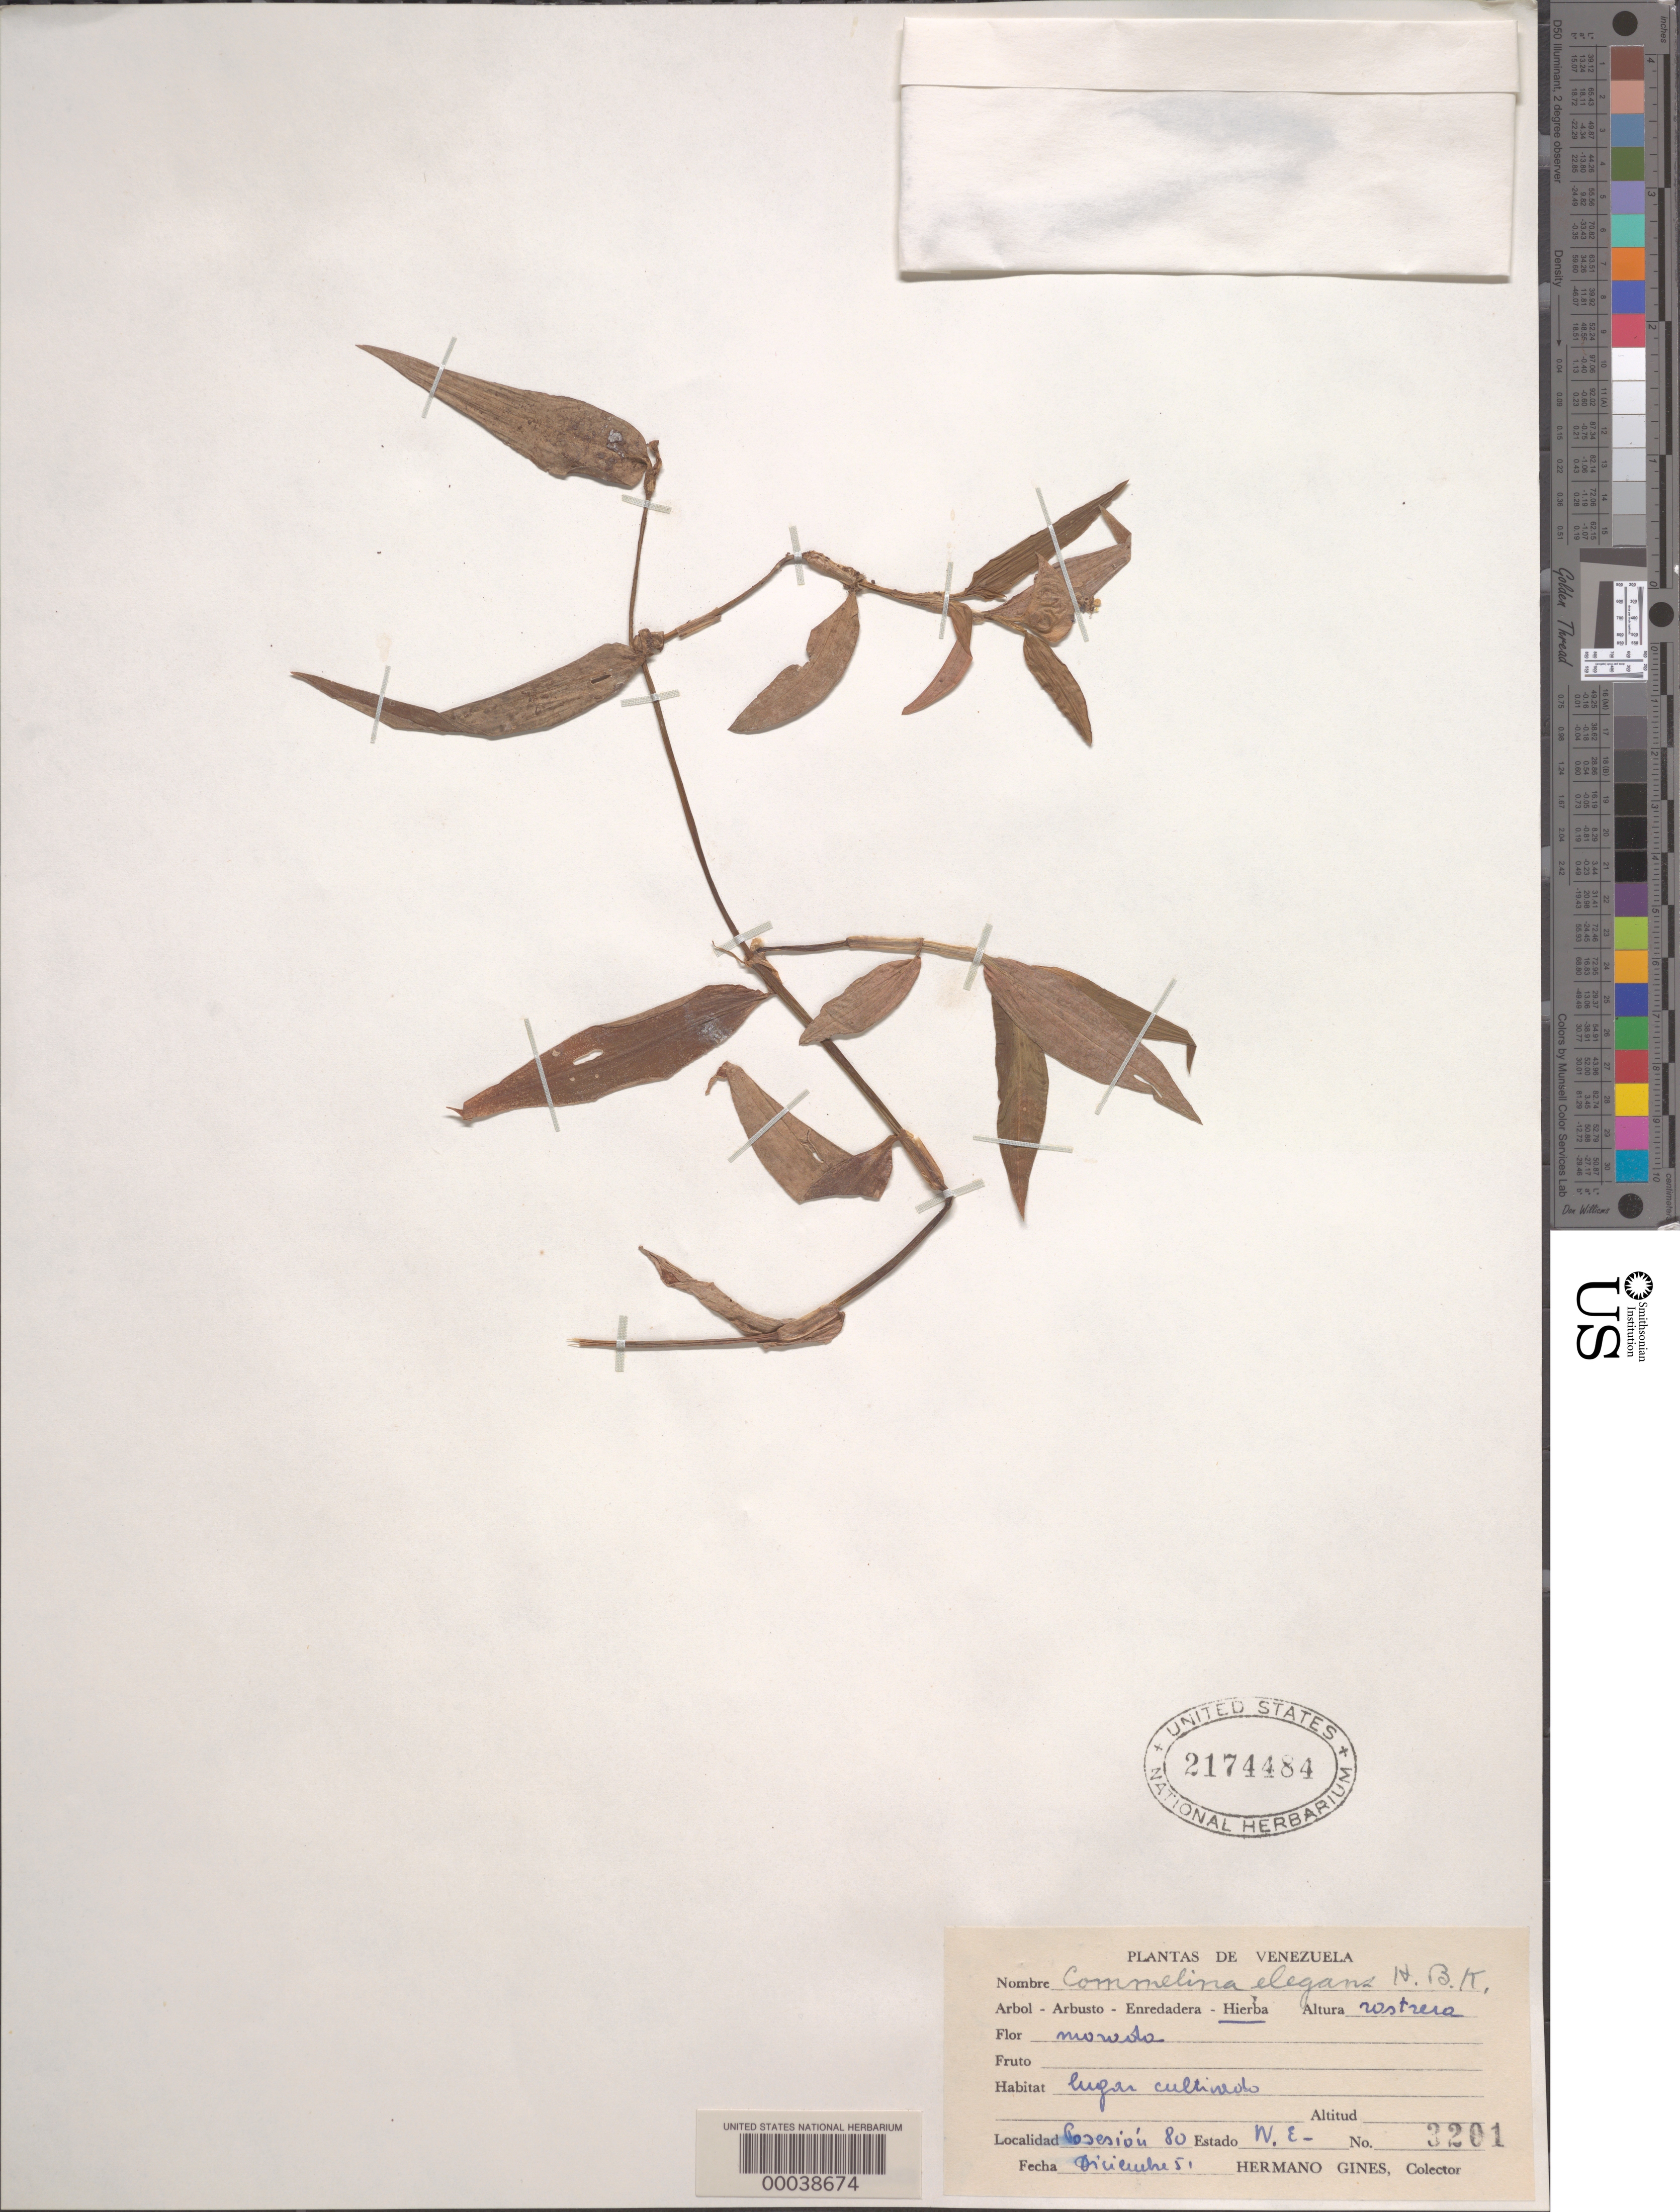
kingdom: Plantae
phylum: Tracheophyta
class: Liliopsida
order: Commelinales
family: Commelinaceae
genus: Commelina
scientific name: Commelina erecta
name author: L.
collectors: Bro. Gines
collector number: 3201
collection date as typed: Dec 1951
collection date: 1951-12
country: Venezuela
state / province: Nueva Esparta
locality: Posesion 80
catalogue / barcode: US 2174484